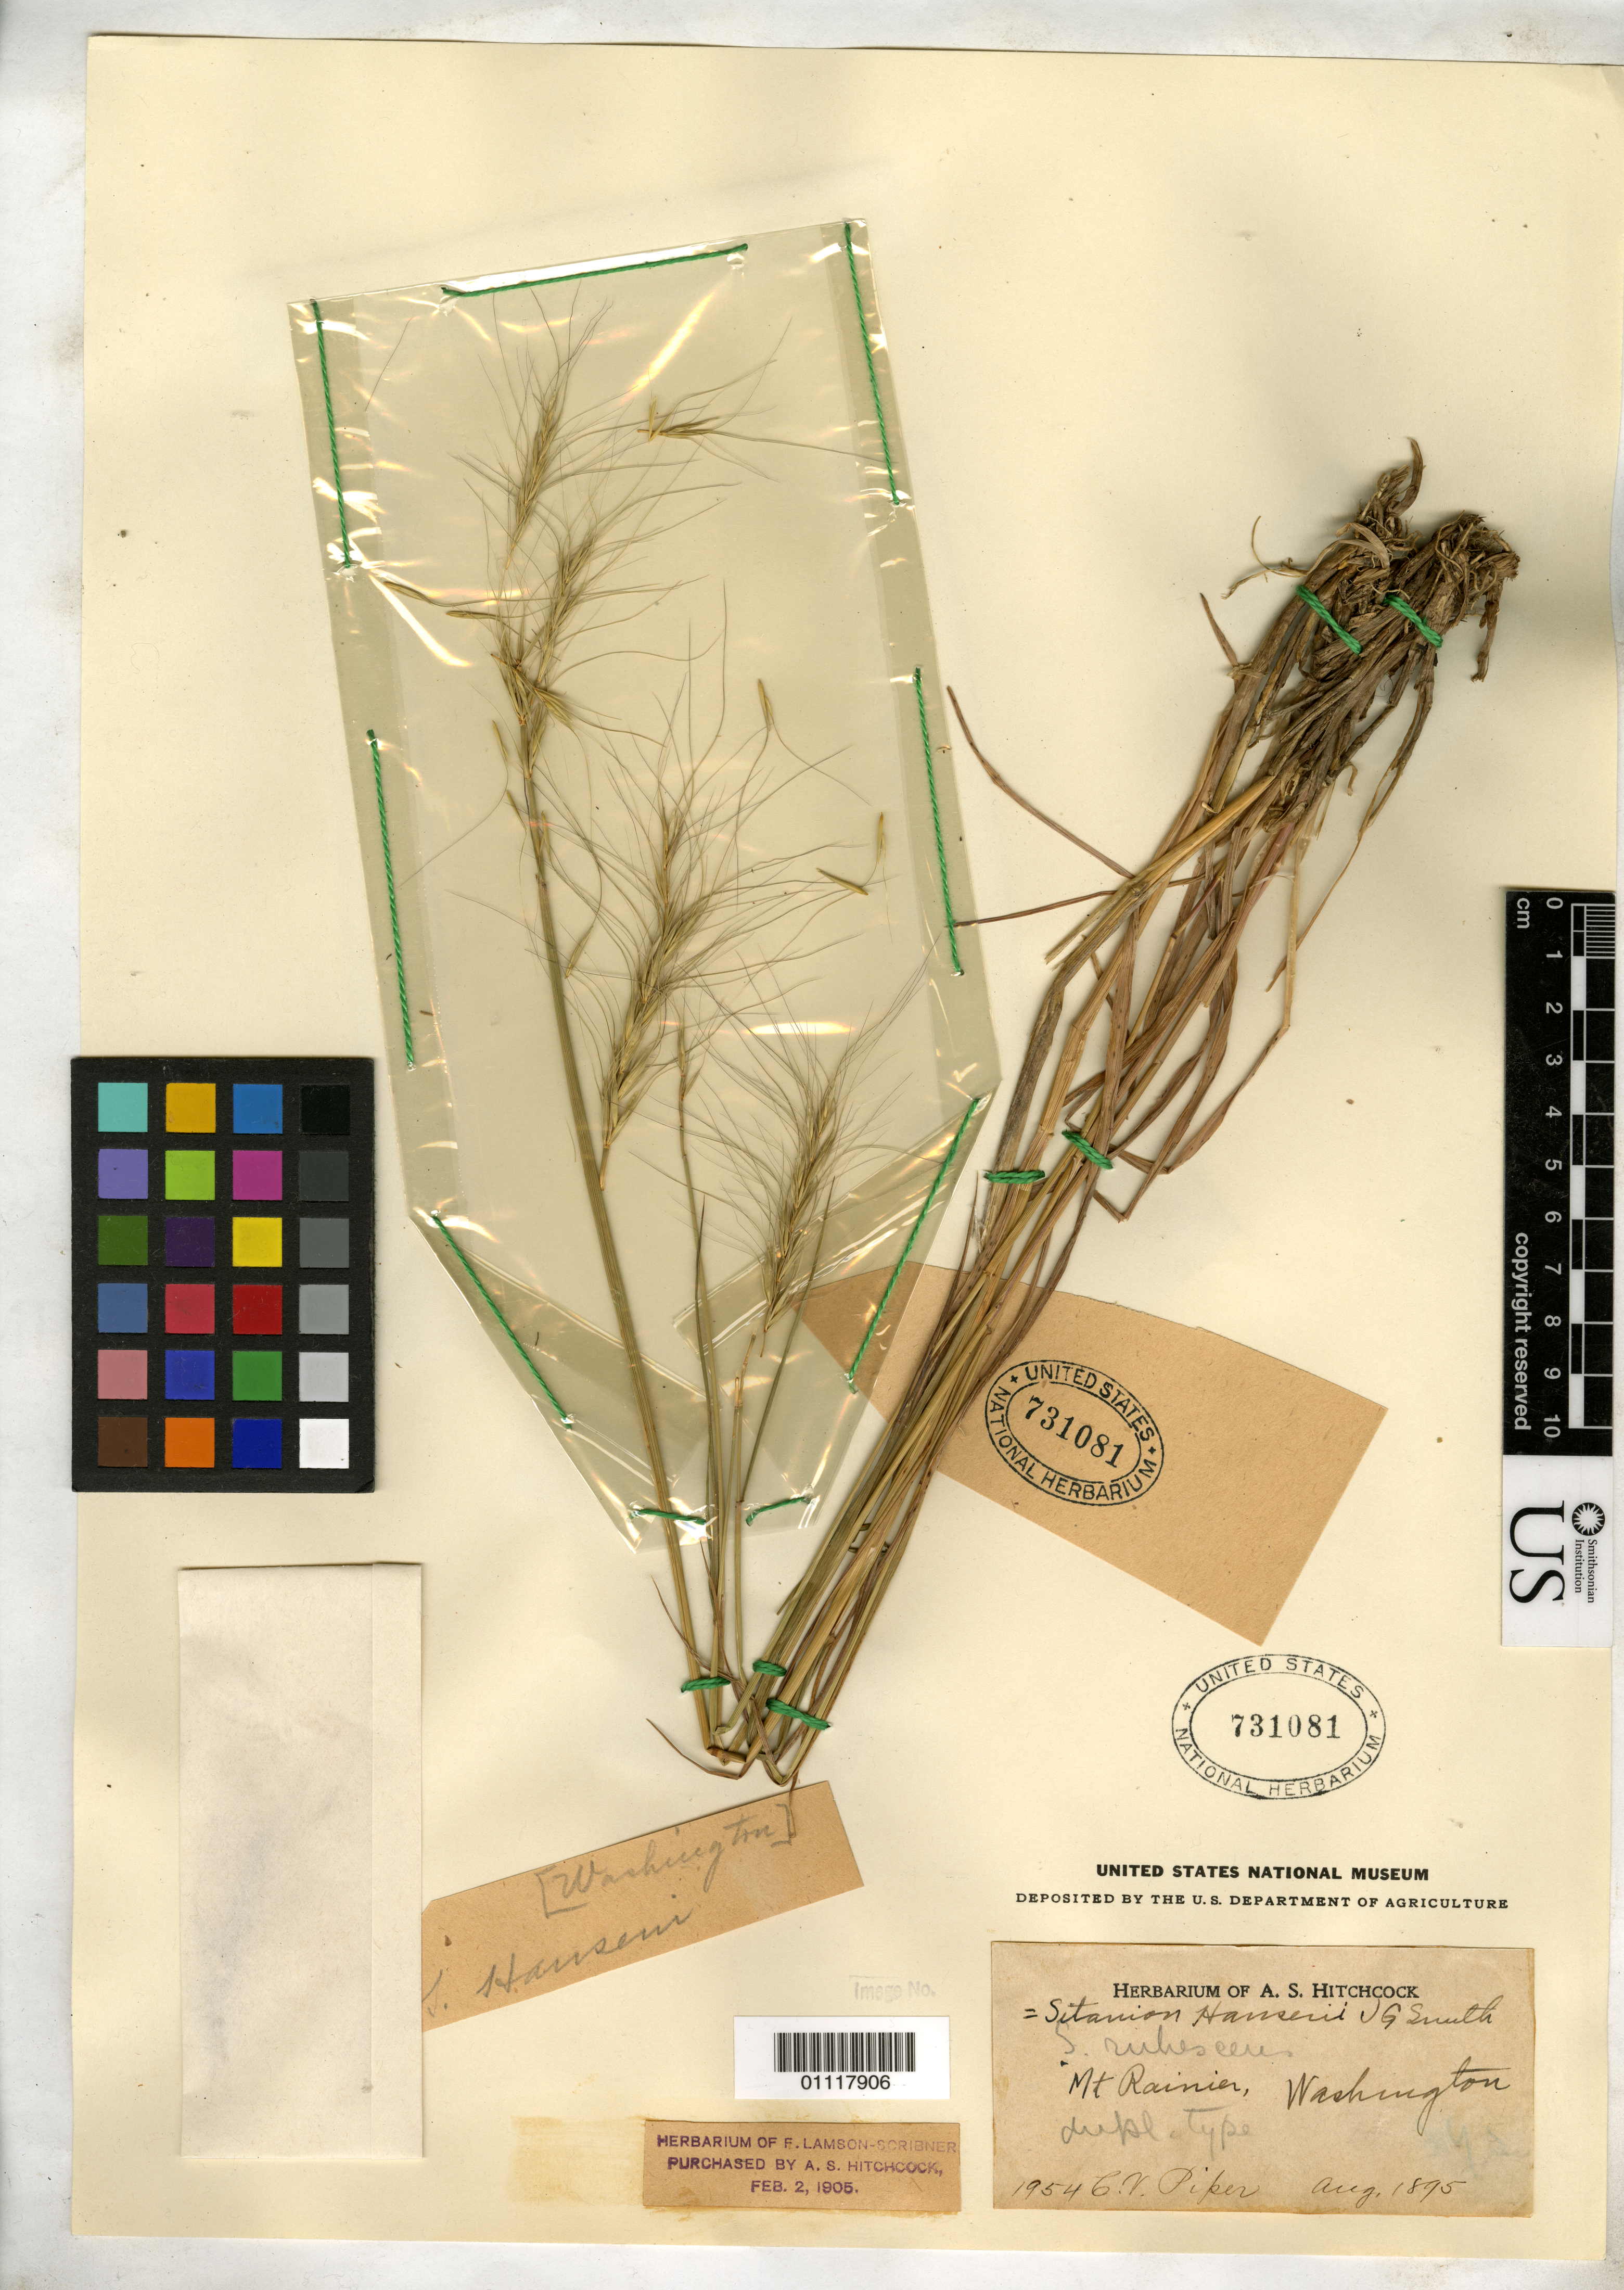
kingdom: Plantae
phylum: Tracheophyta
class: Liliopsida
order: Poales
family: Poaceae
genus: Sitanion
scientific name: Sitanion rubescens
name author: Piper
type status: Isotype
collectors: C. V. Piper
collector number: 1954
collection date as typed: Aug 1895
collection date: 1895-08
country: United States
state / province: Washington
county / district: Pierce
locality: Mt. Rainier.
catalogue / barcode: US 731081